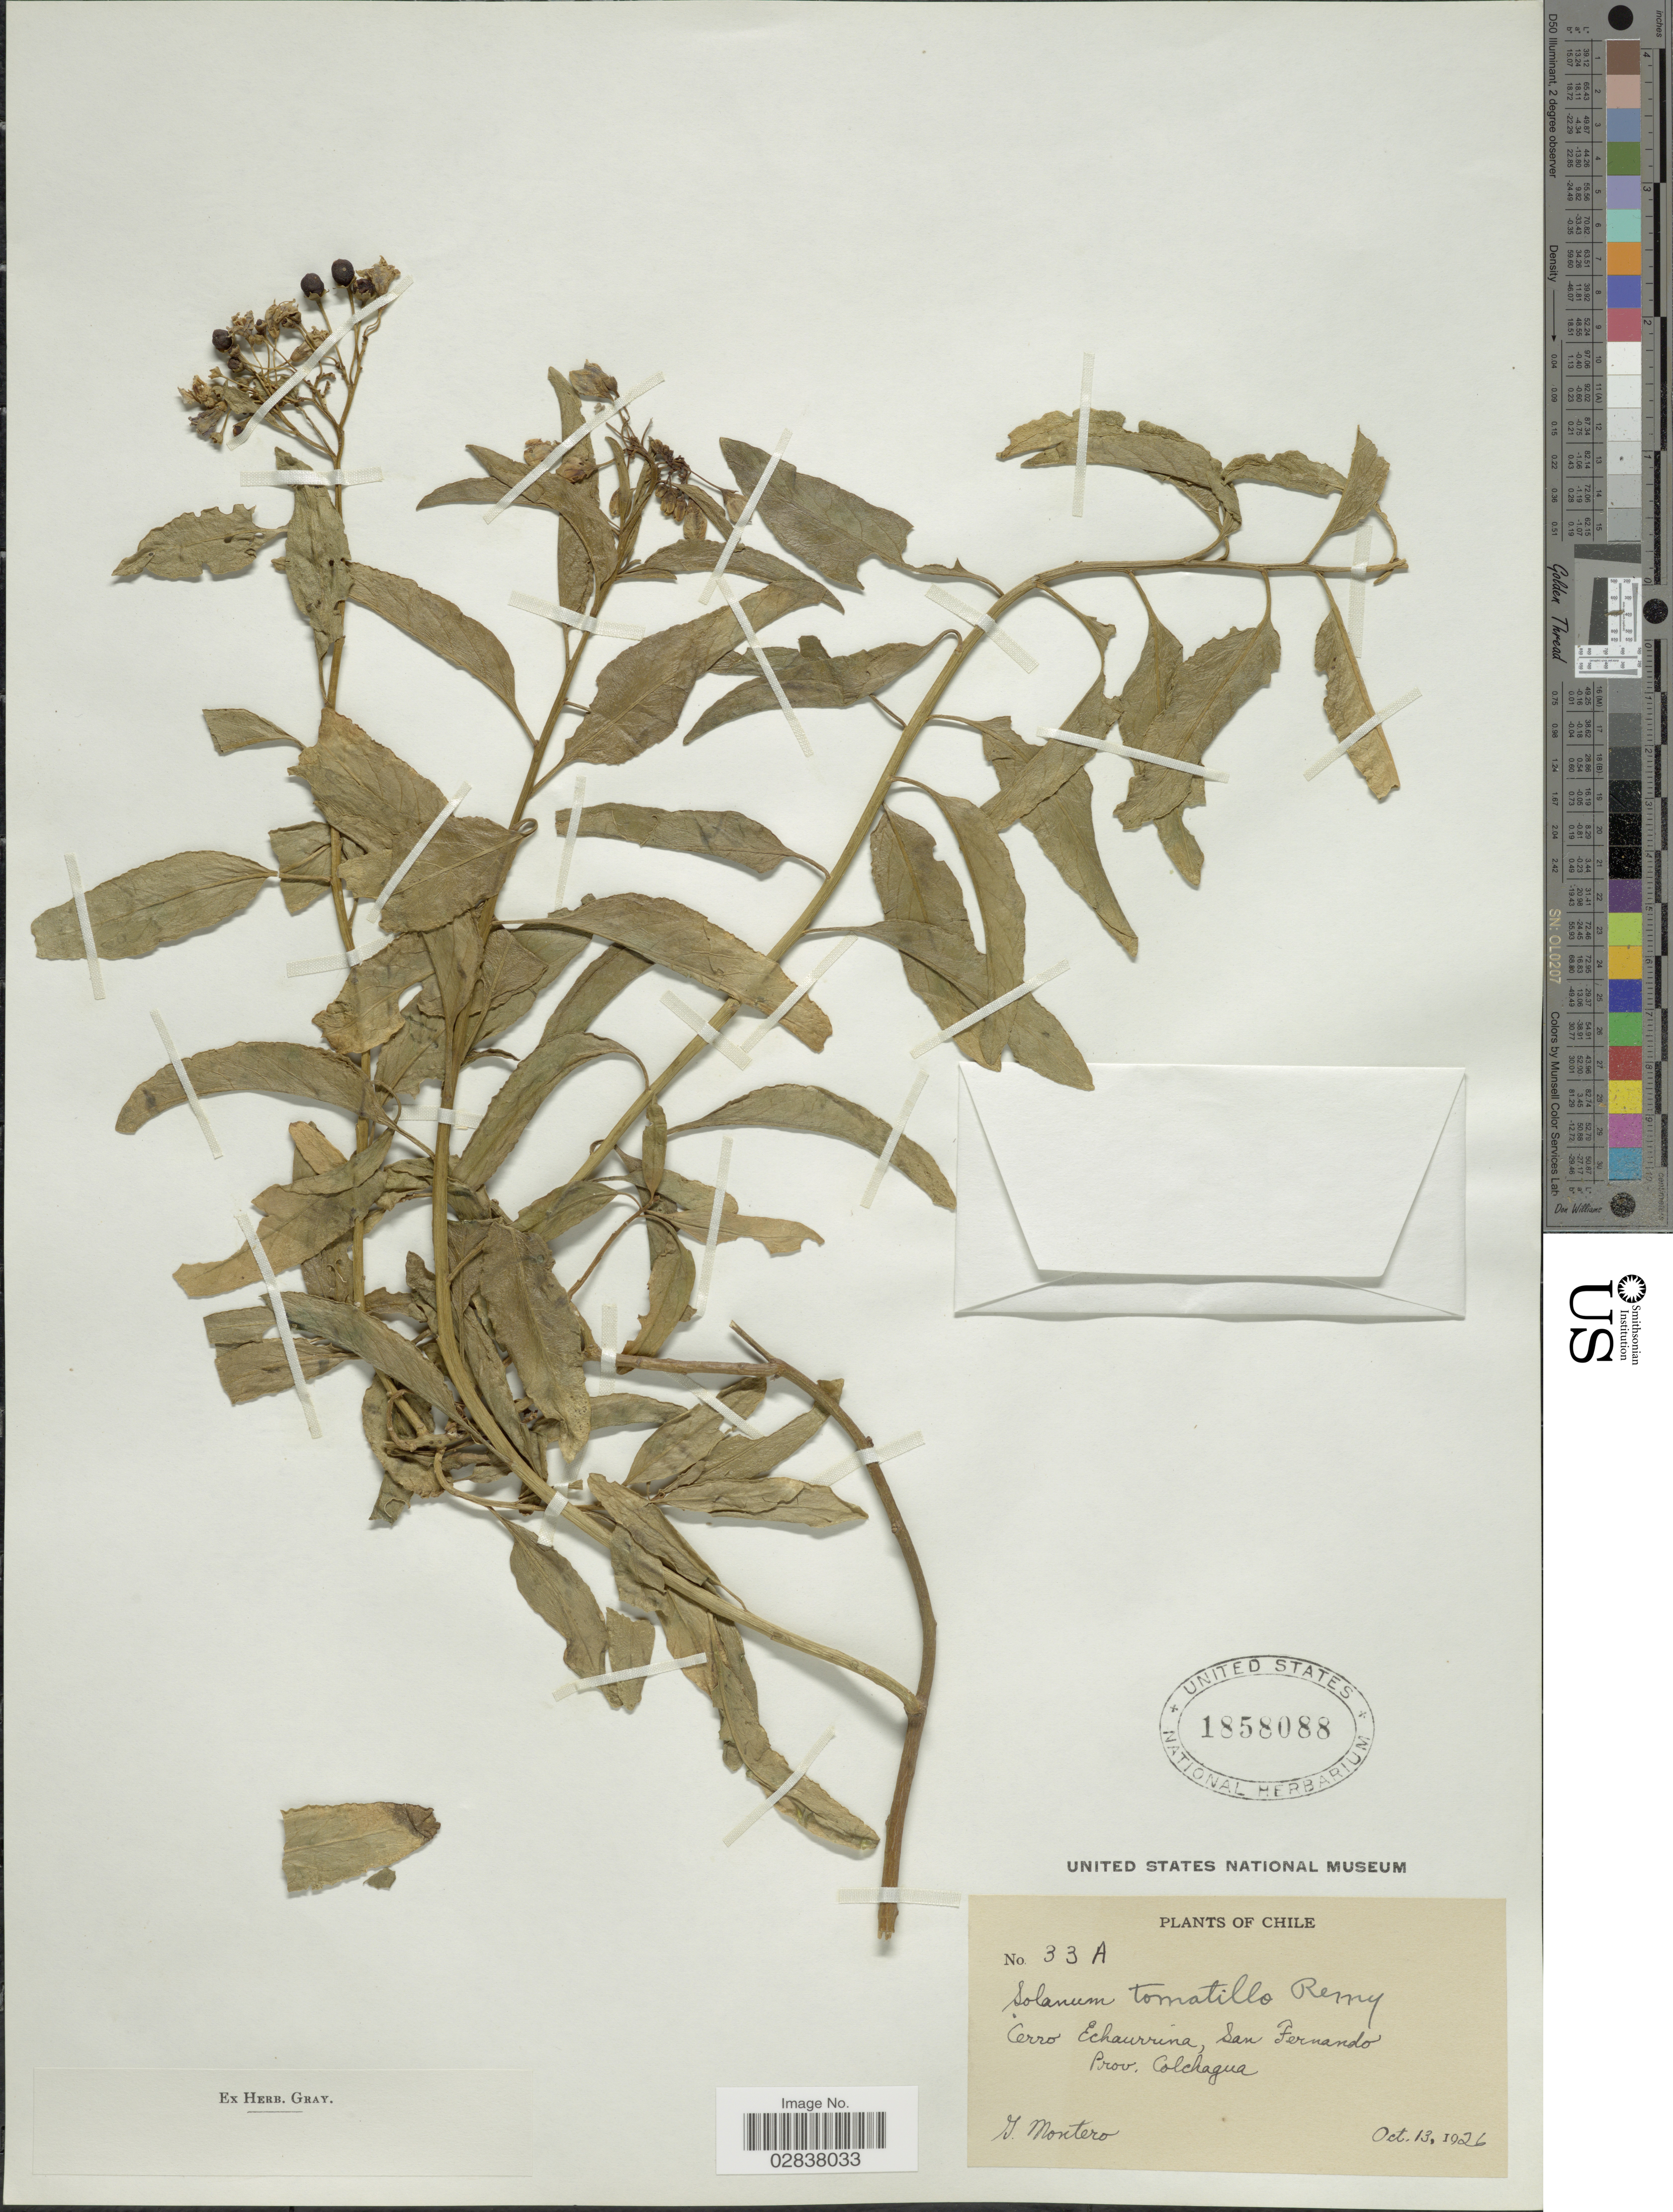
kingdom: Plantae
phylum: Tracheophyta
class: Magnoliopsida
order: Solanales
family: Solanaceae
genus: Solanum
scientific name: Solanum ligustrinum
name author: Lodd.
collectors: I. Montero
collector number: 33A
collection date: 1926-10-13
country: Chile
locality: Cerro Echaurrina, San Fernando, Prov. Colchagua.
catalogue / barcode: US 1858088